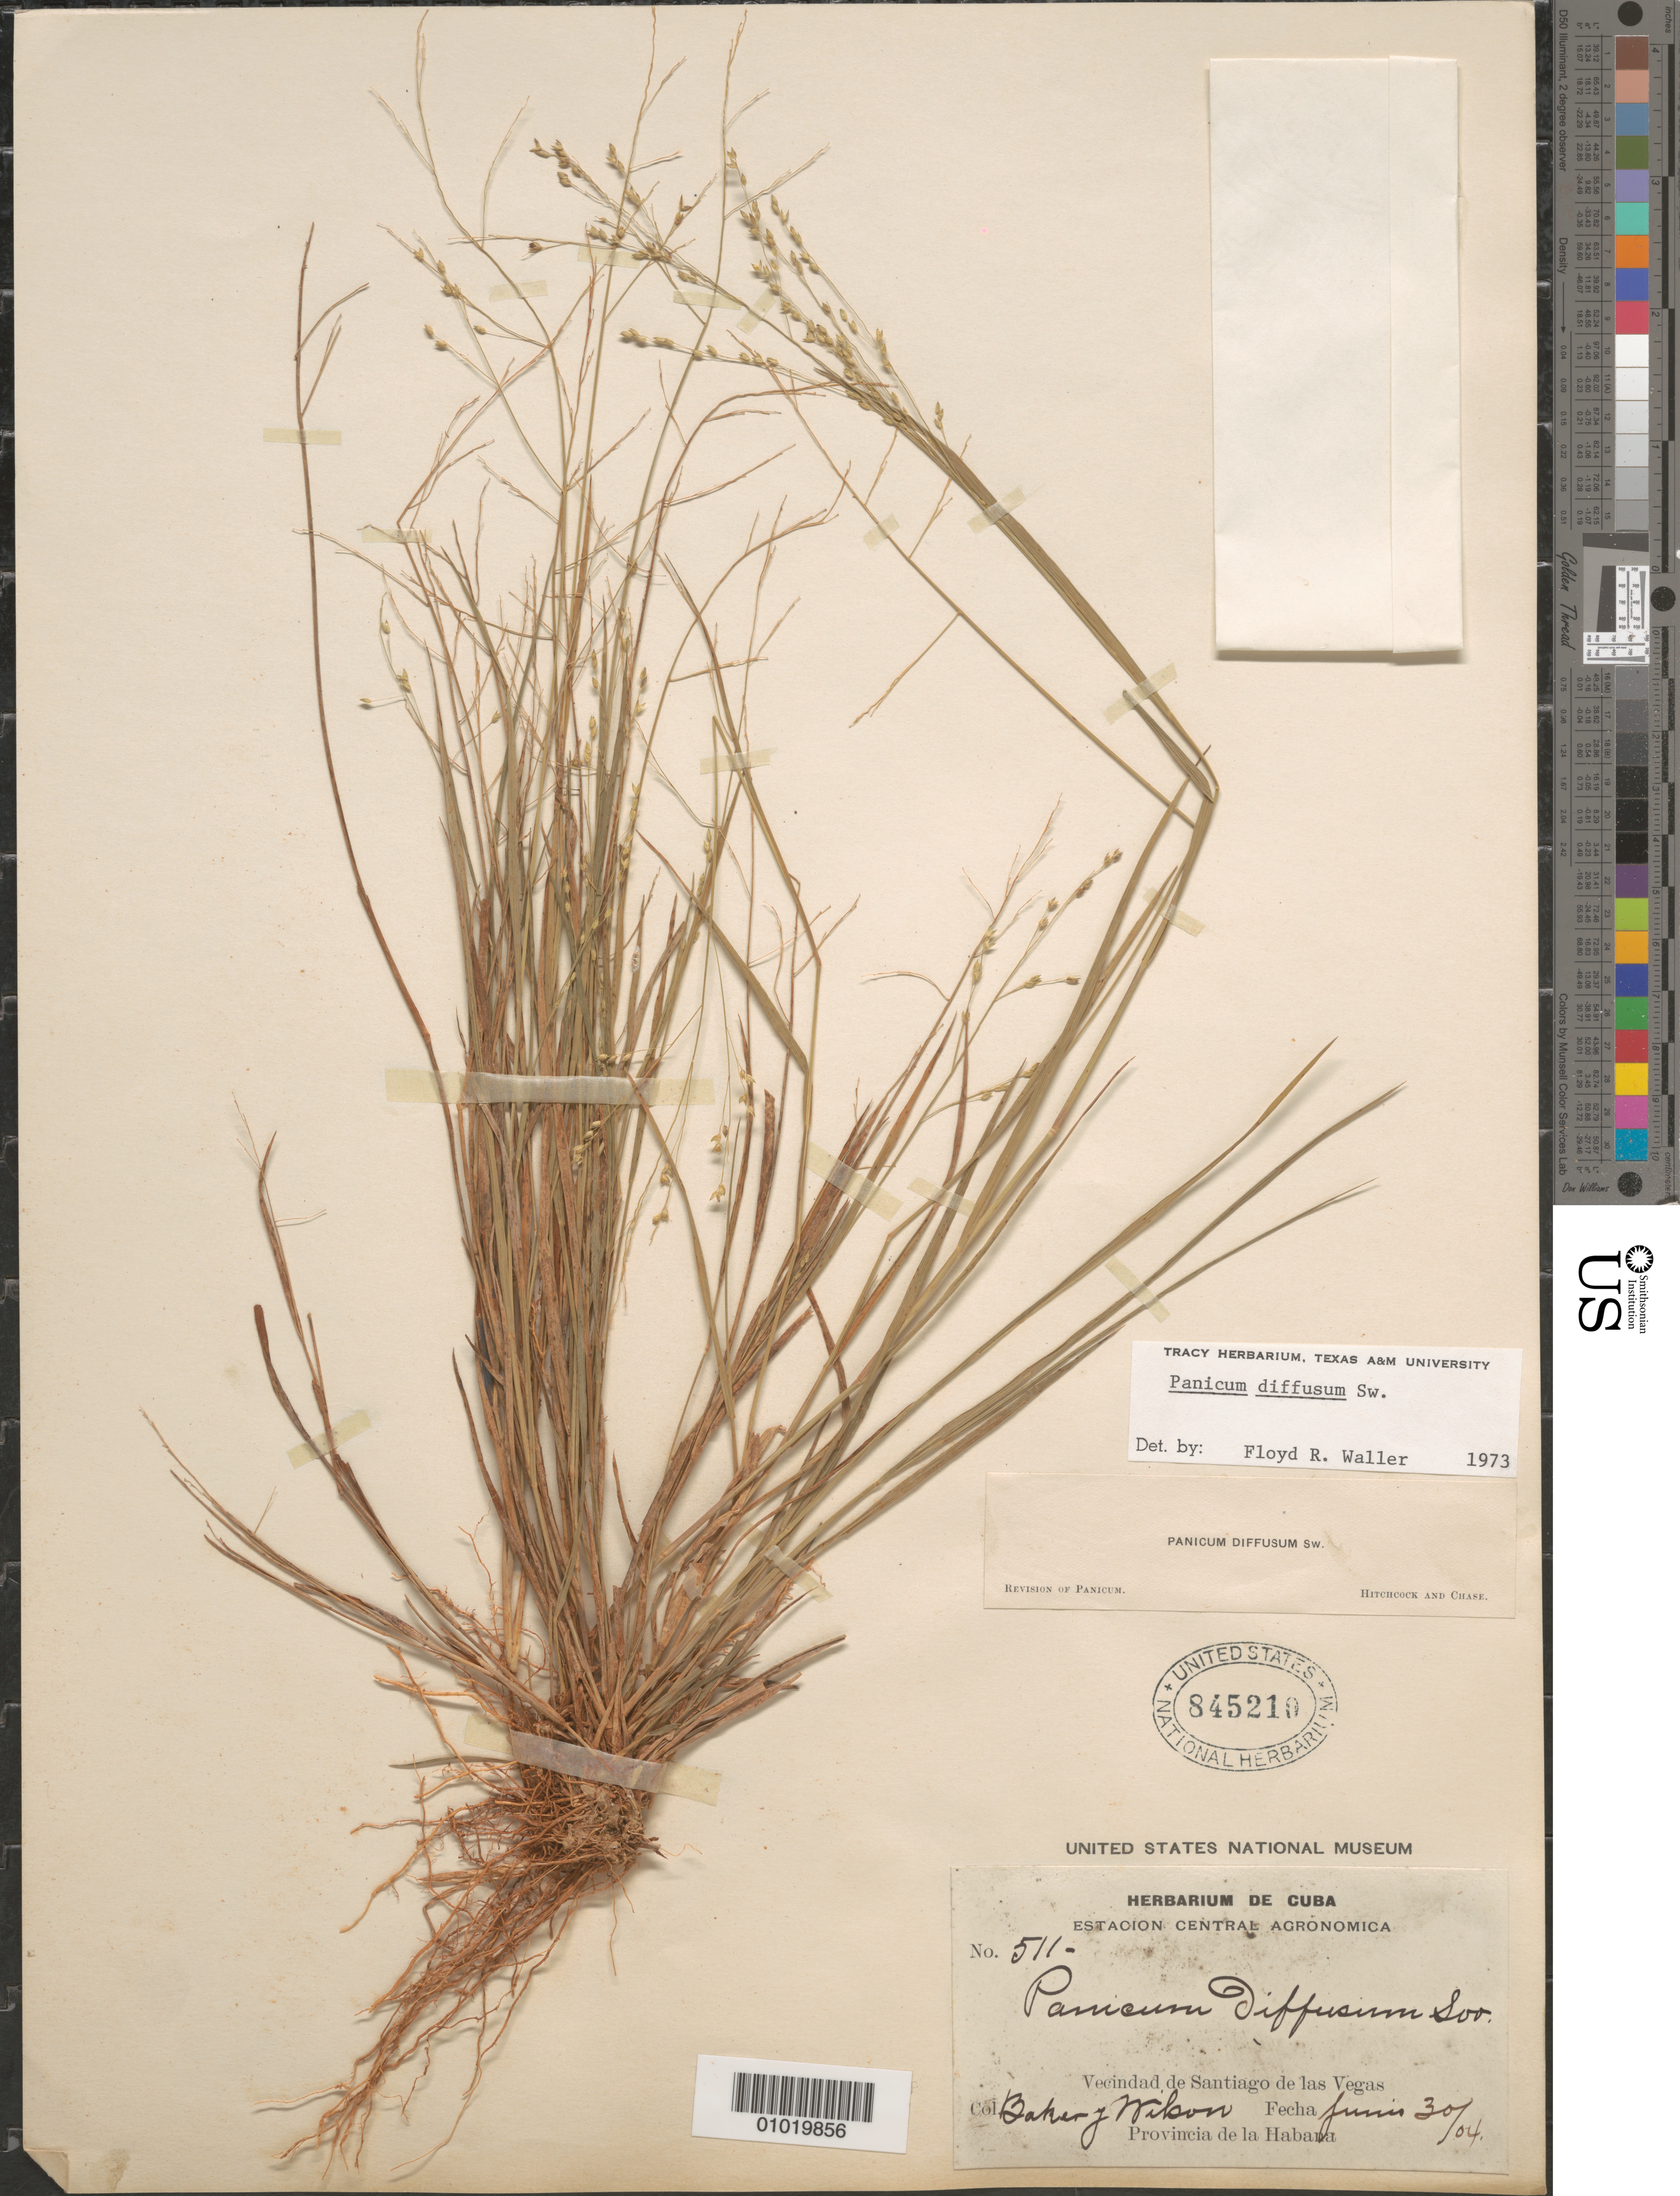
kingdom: Plantae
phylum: Tracheophyta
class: Liliopsida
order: Poales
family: Poaceae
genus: Panicum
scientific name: Panicum diffusum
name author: Sw.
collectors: C. F. Baker & -- Wilson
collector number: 511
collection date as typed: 30 Jun 1904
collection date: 1904-06-30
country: Cuba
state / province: La Habana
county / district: Municipio Boyeros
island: Cuba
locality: Santiago de las Vegas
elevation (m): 97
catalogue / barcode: US 845210